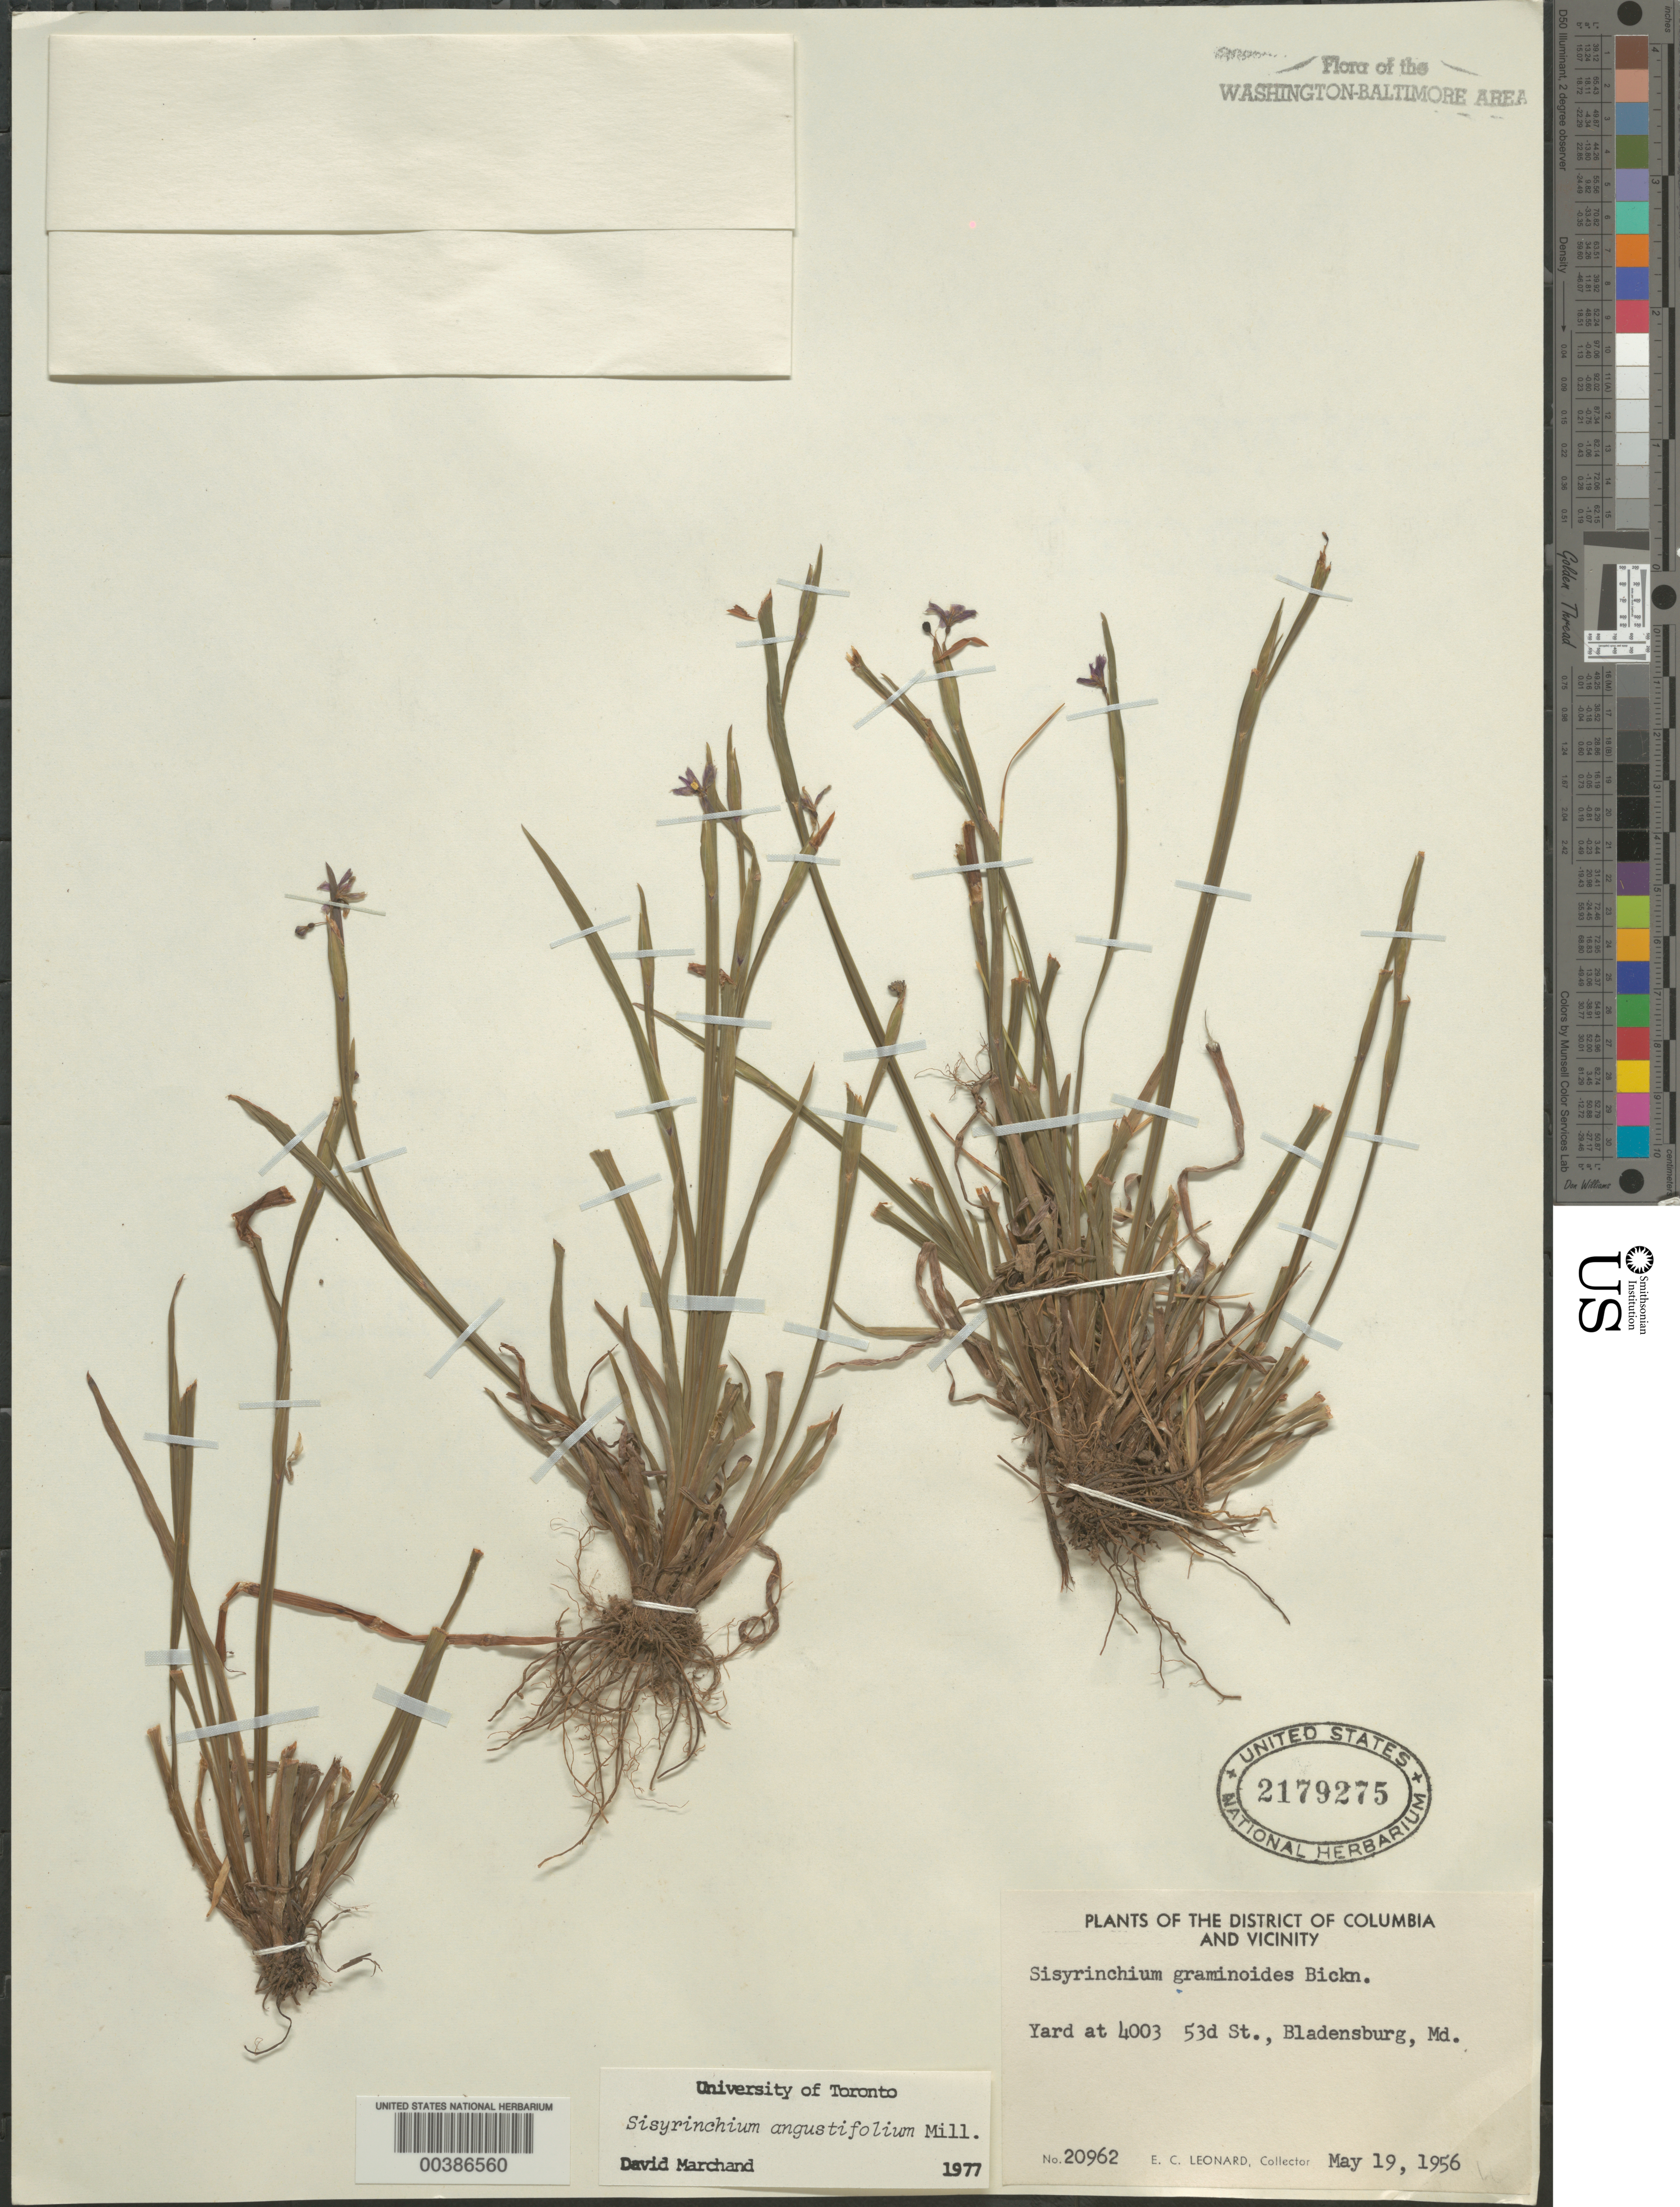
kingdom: Plantae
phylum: Tracheophyta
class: Liliopsida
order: Asparagales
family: Iridaceae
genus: Sisyrinchium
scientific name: Sisyrinchium angustifolium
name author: Mill.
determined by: Marchand, D.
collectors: E. C. Leonard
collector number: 20962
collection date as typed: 19 May 1956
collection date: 1956-05-19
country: United States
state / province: Maryland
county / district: Prince George's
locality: Bladensburg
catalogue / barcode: US 2179275